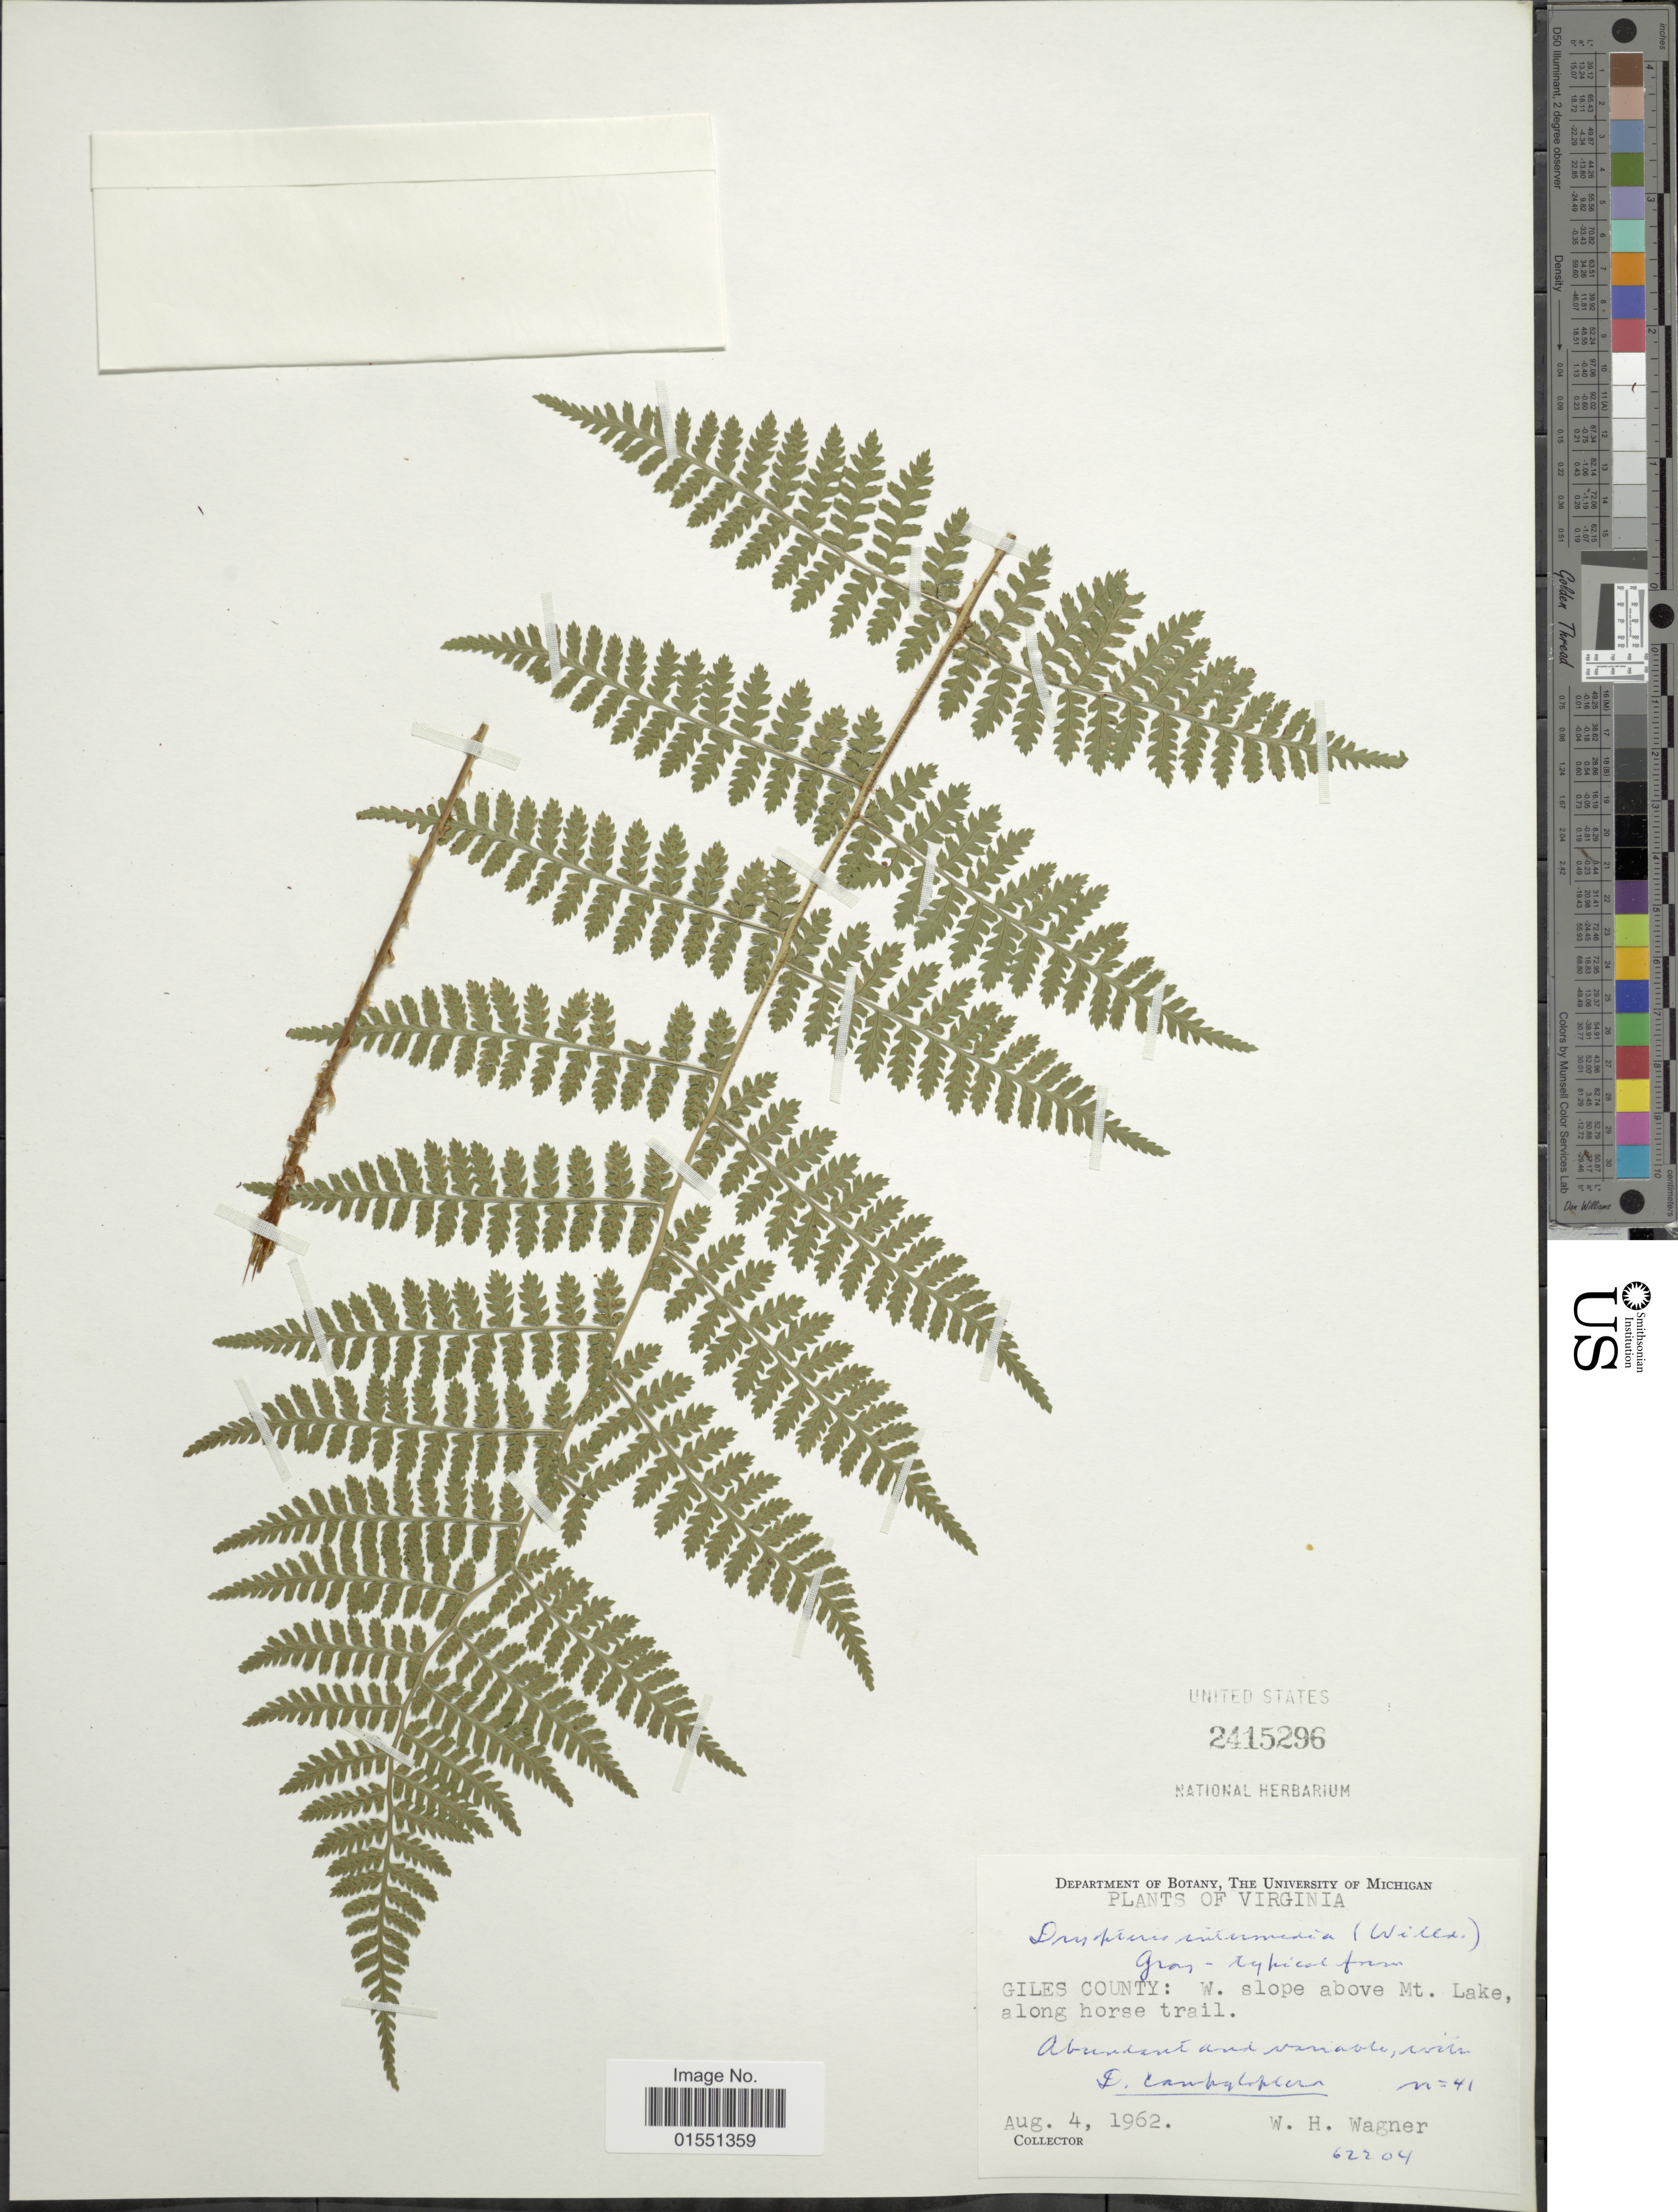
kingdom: Plantae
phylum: Tracheophyta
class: Polypodiopsida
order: Polypodiales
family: Dryopteridaceae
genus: Dryopteris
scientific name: Dryopteris intermedia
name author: (Muhl.) A. Gray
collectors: W. H. Wagner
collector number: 62204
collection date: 1962-08-04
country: United States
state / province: Virginia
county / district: Giles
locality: W. slope above Mt. Lake, along horse trail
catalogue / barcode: US 2415296